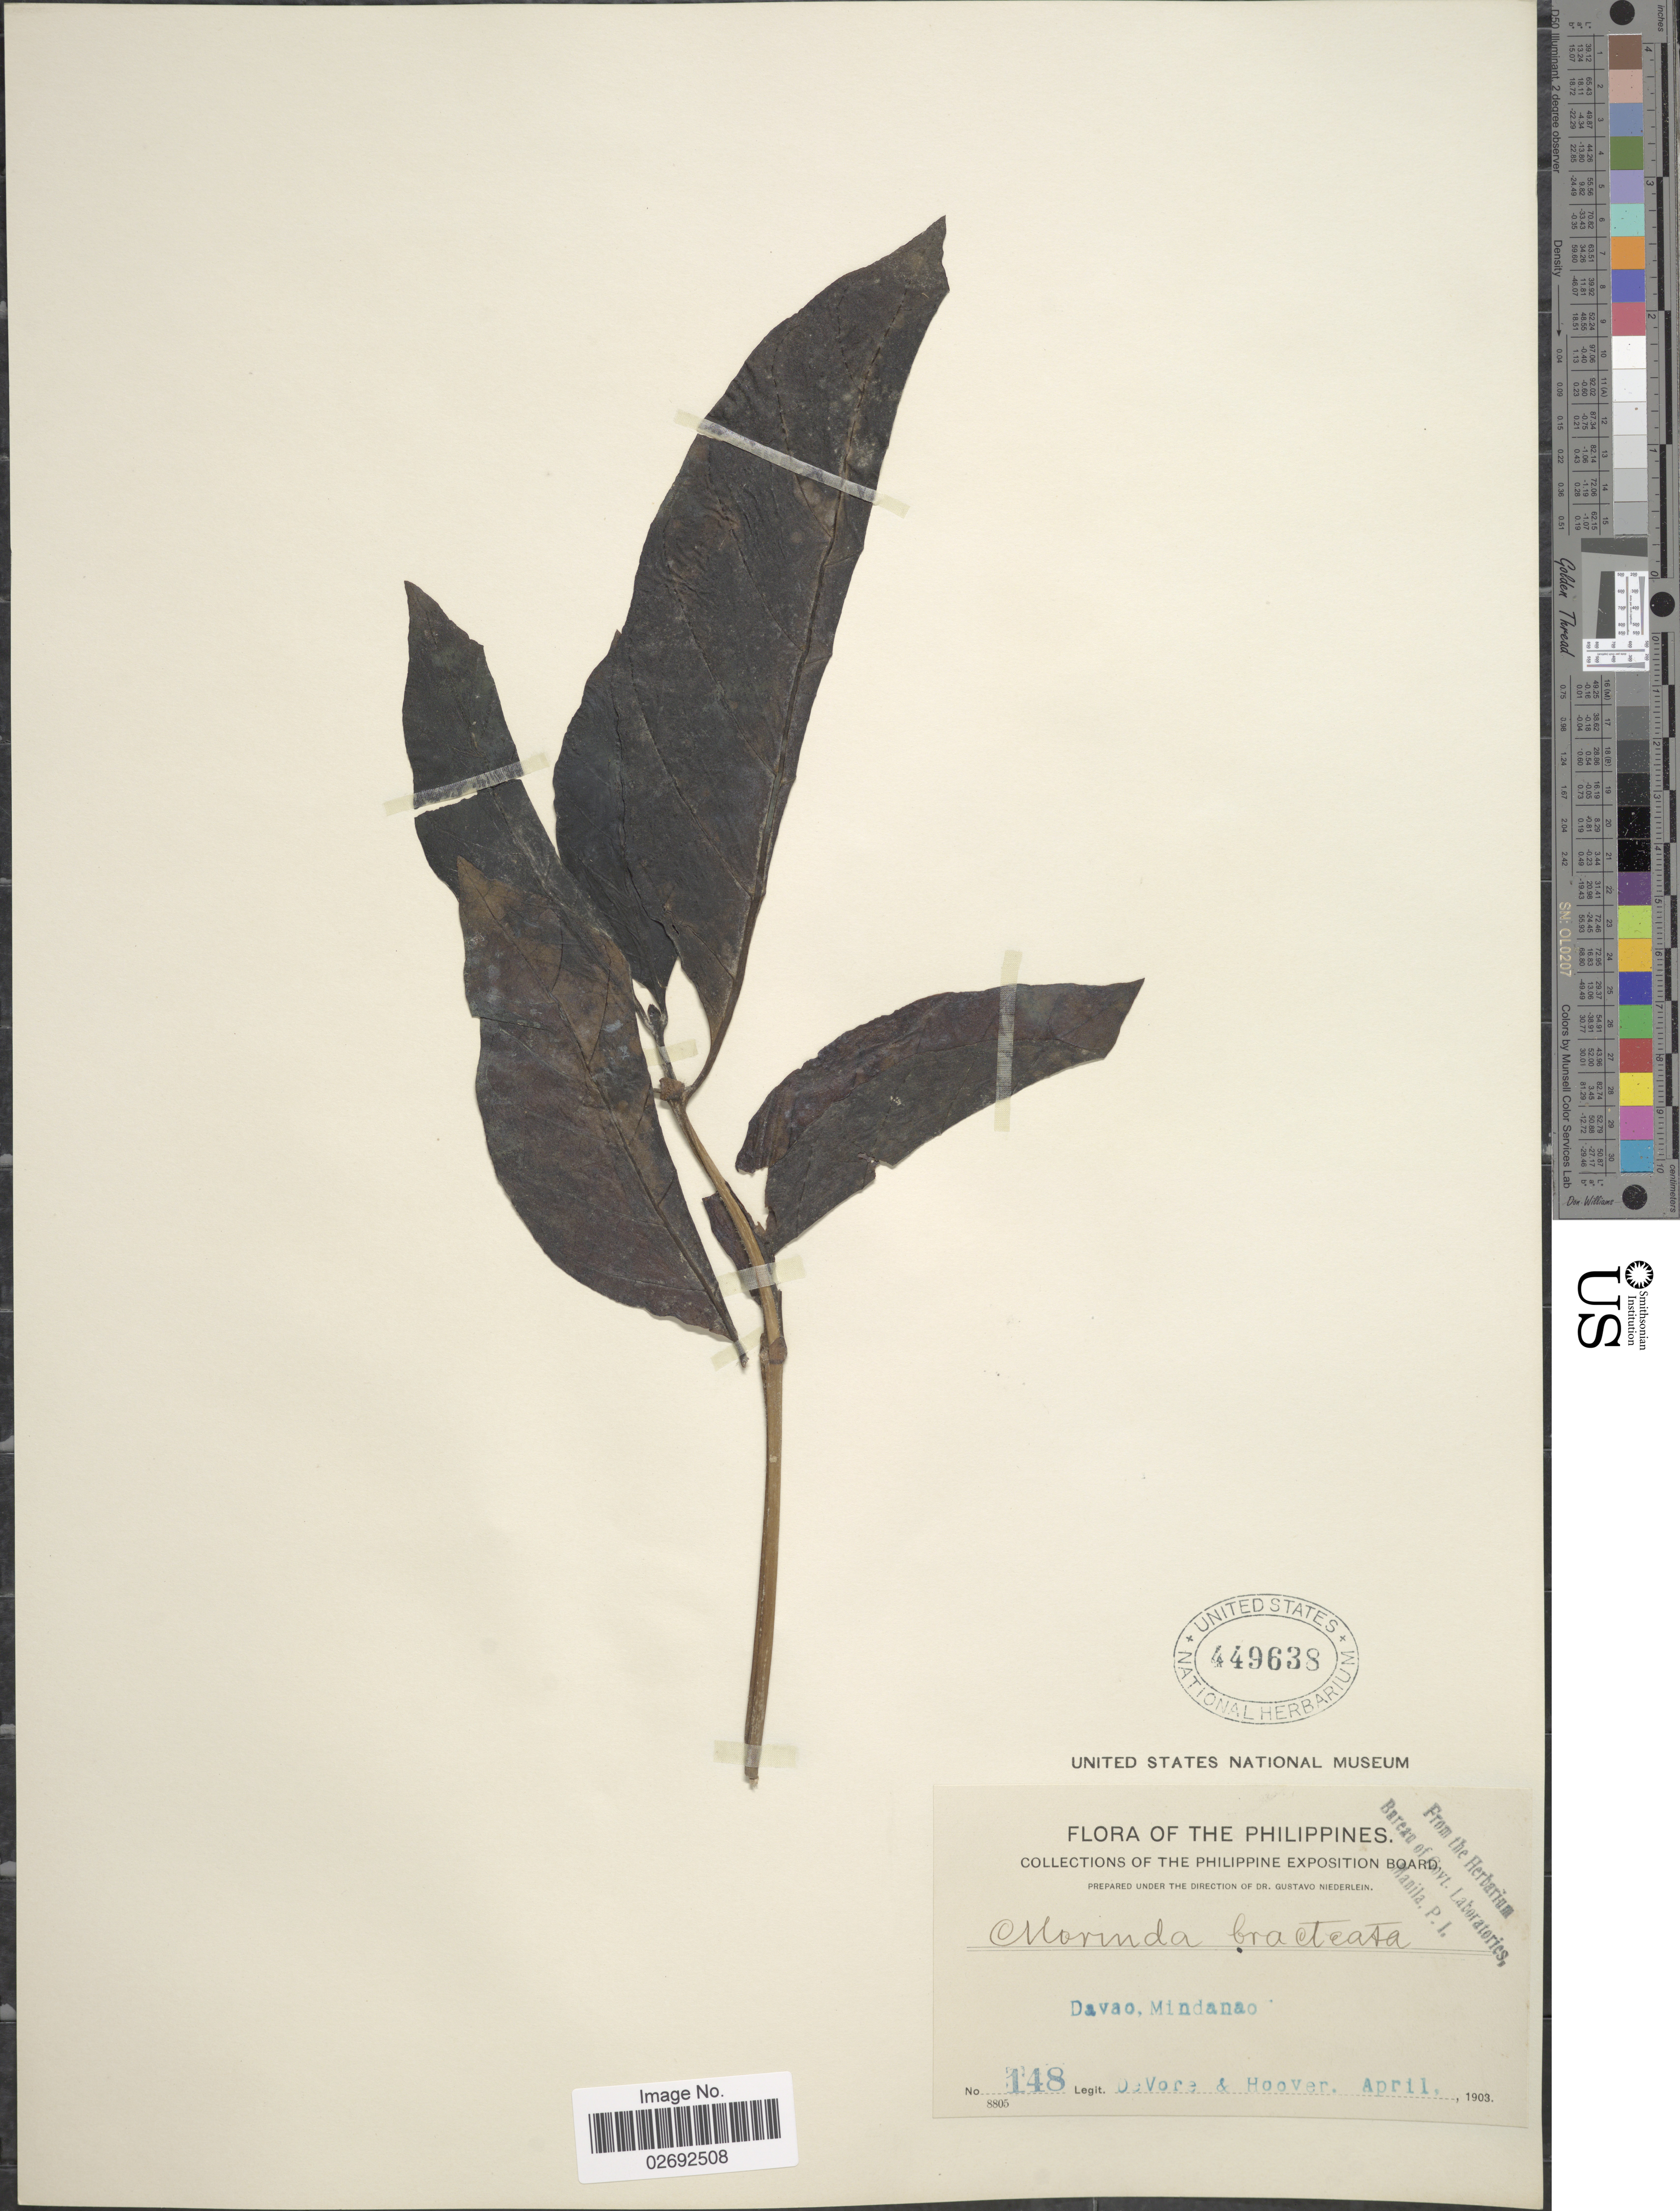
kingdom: Plantae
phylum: Tracheophyta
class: Magnoliopsida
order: Gentianales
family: Rubiaceae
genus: Morinda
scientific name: Morinda bracteata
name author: Roxb.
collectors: -. DeVore & -- Hoover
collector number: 148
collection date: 1903-04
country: Philippines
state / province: Davao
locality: Mindanao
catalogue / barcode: US 449638